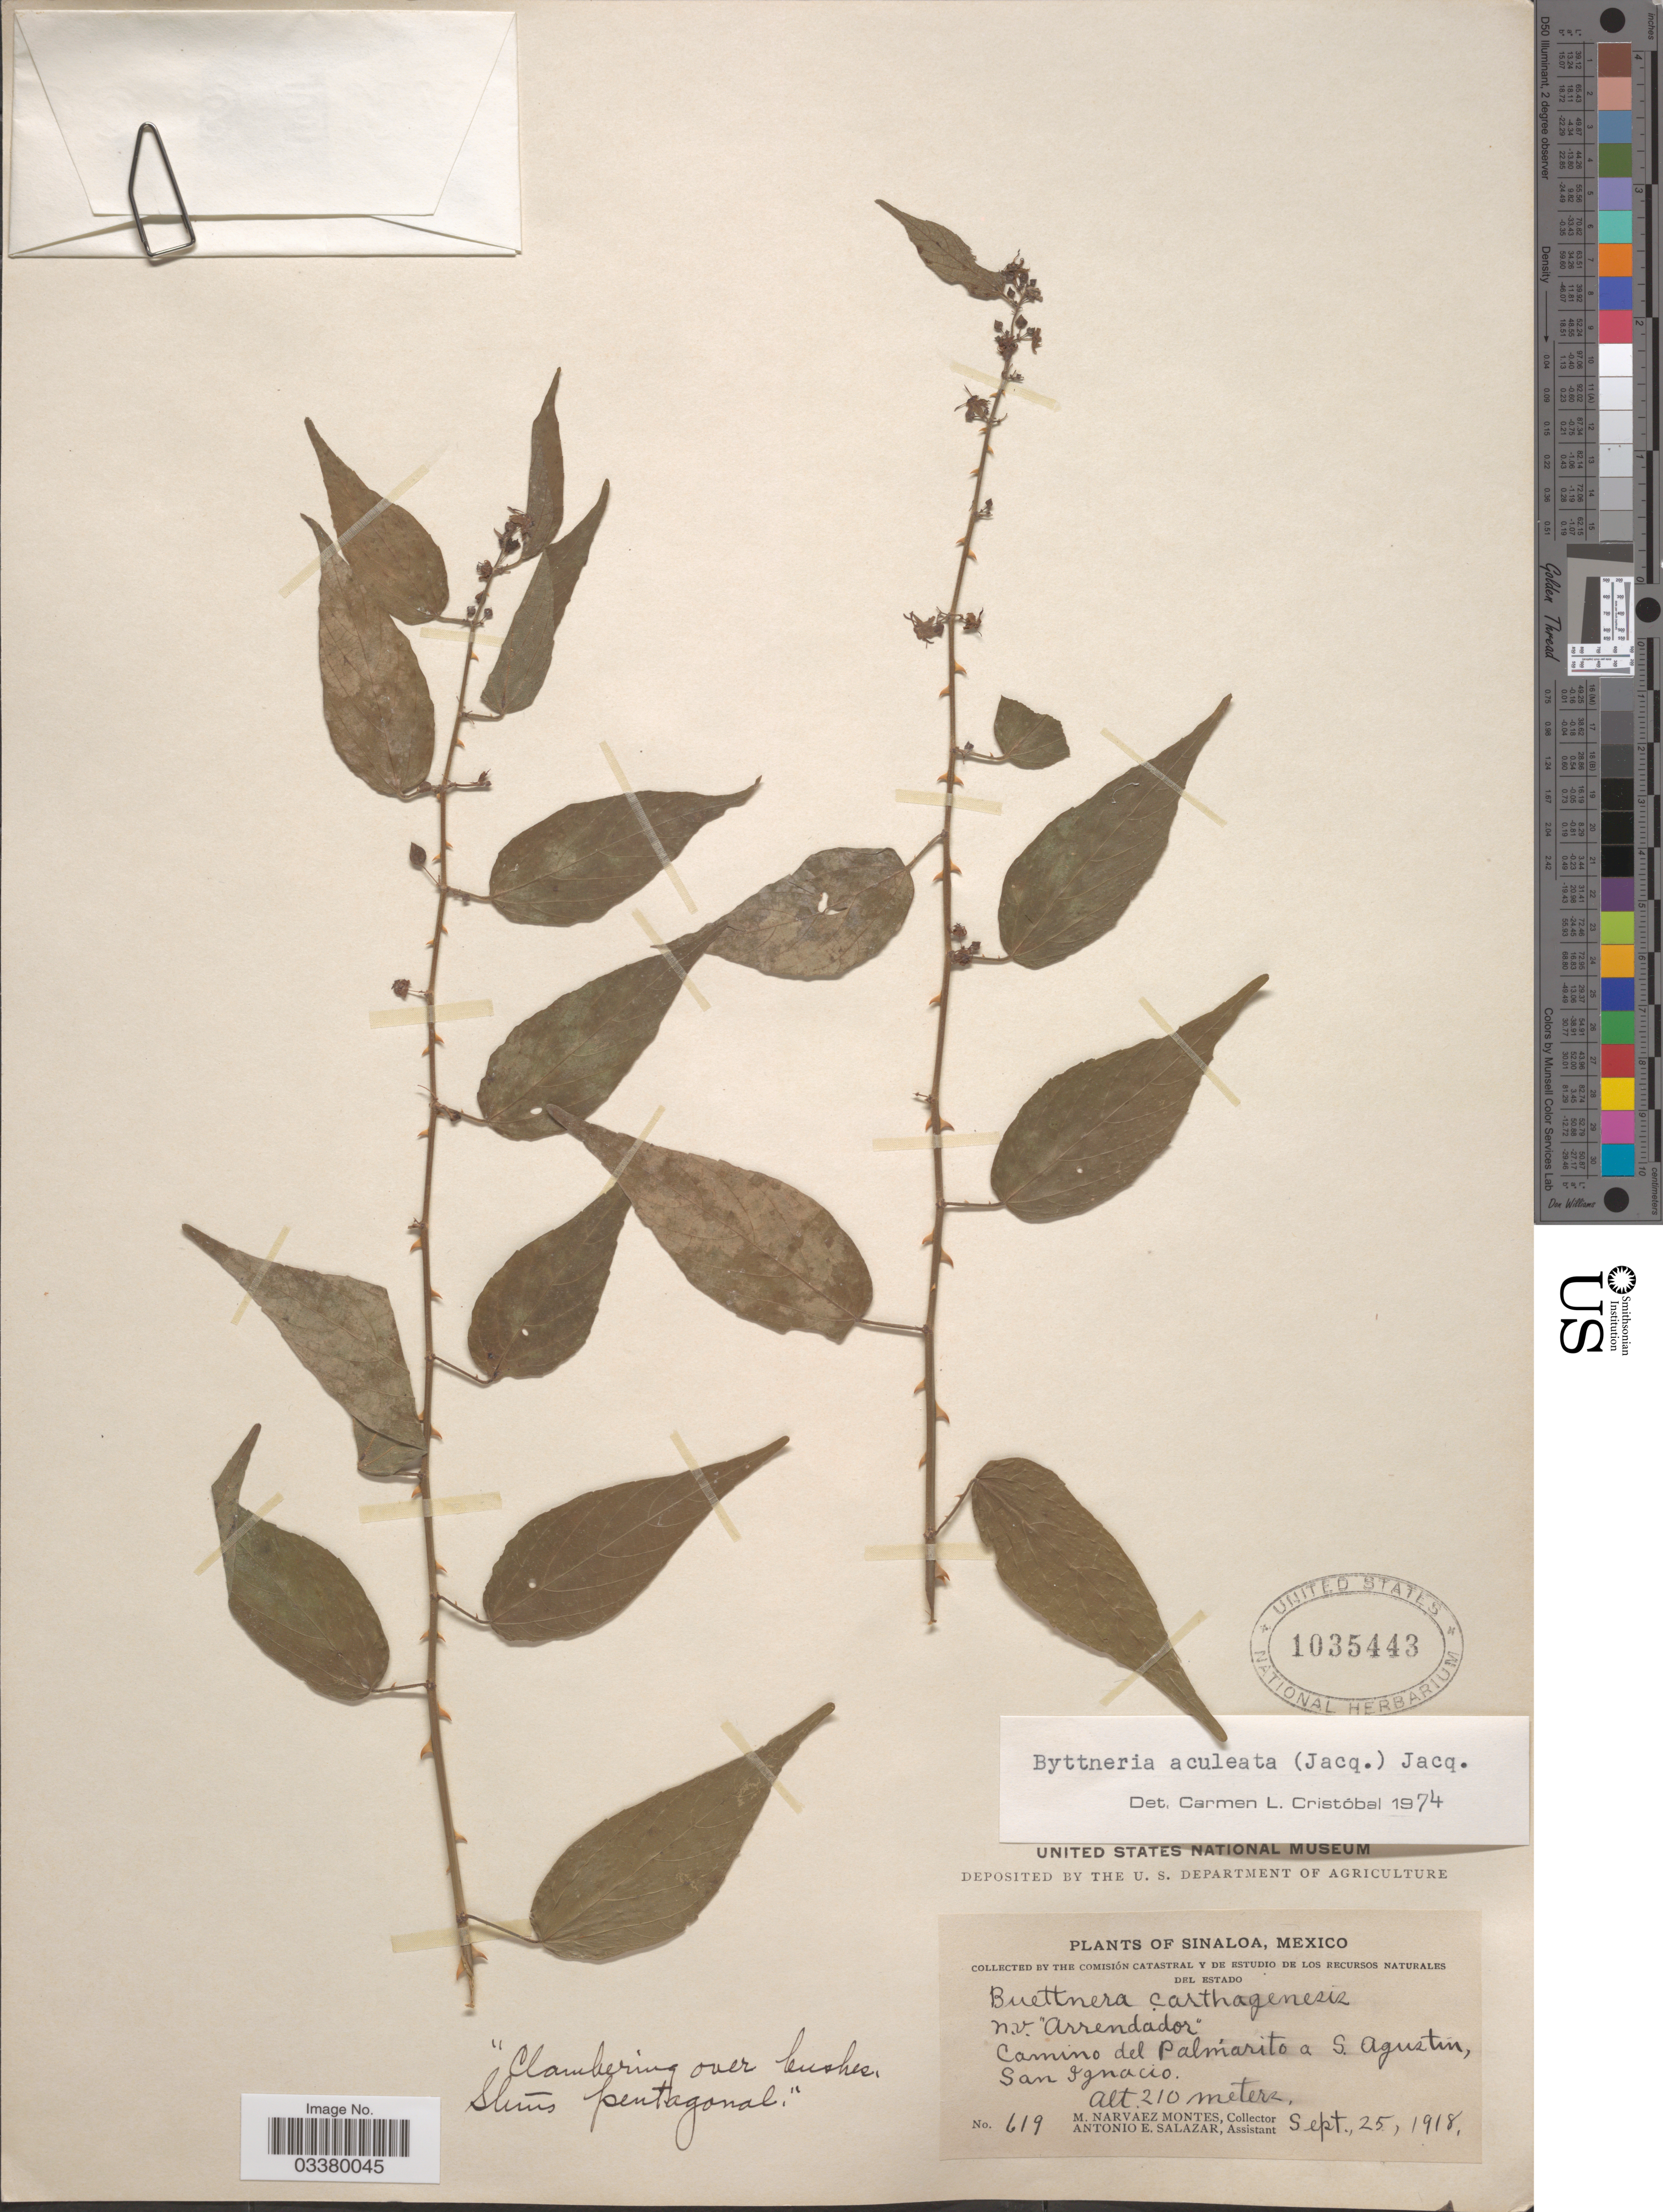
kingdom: Plantae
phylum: Tracheophyta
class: Magnoliopsida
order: Malvales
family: Malvaceae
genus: Byttneria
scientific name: Byttneria aculeata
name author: (Jacq.) Jacq.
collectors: M. Narvaez-Montes & A. E. Salazar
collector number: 619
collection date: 1918-09-25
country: Mexico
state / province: Sinaloa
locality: Camino del Palmarito a S. Agustin, San Ignacio.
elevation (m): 210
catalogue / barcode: US 1035443